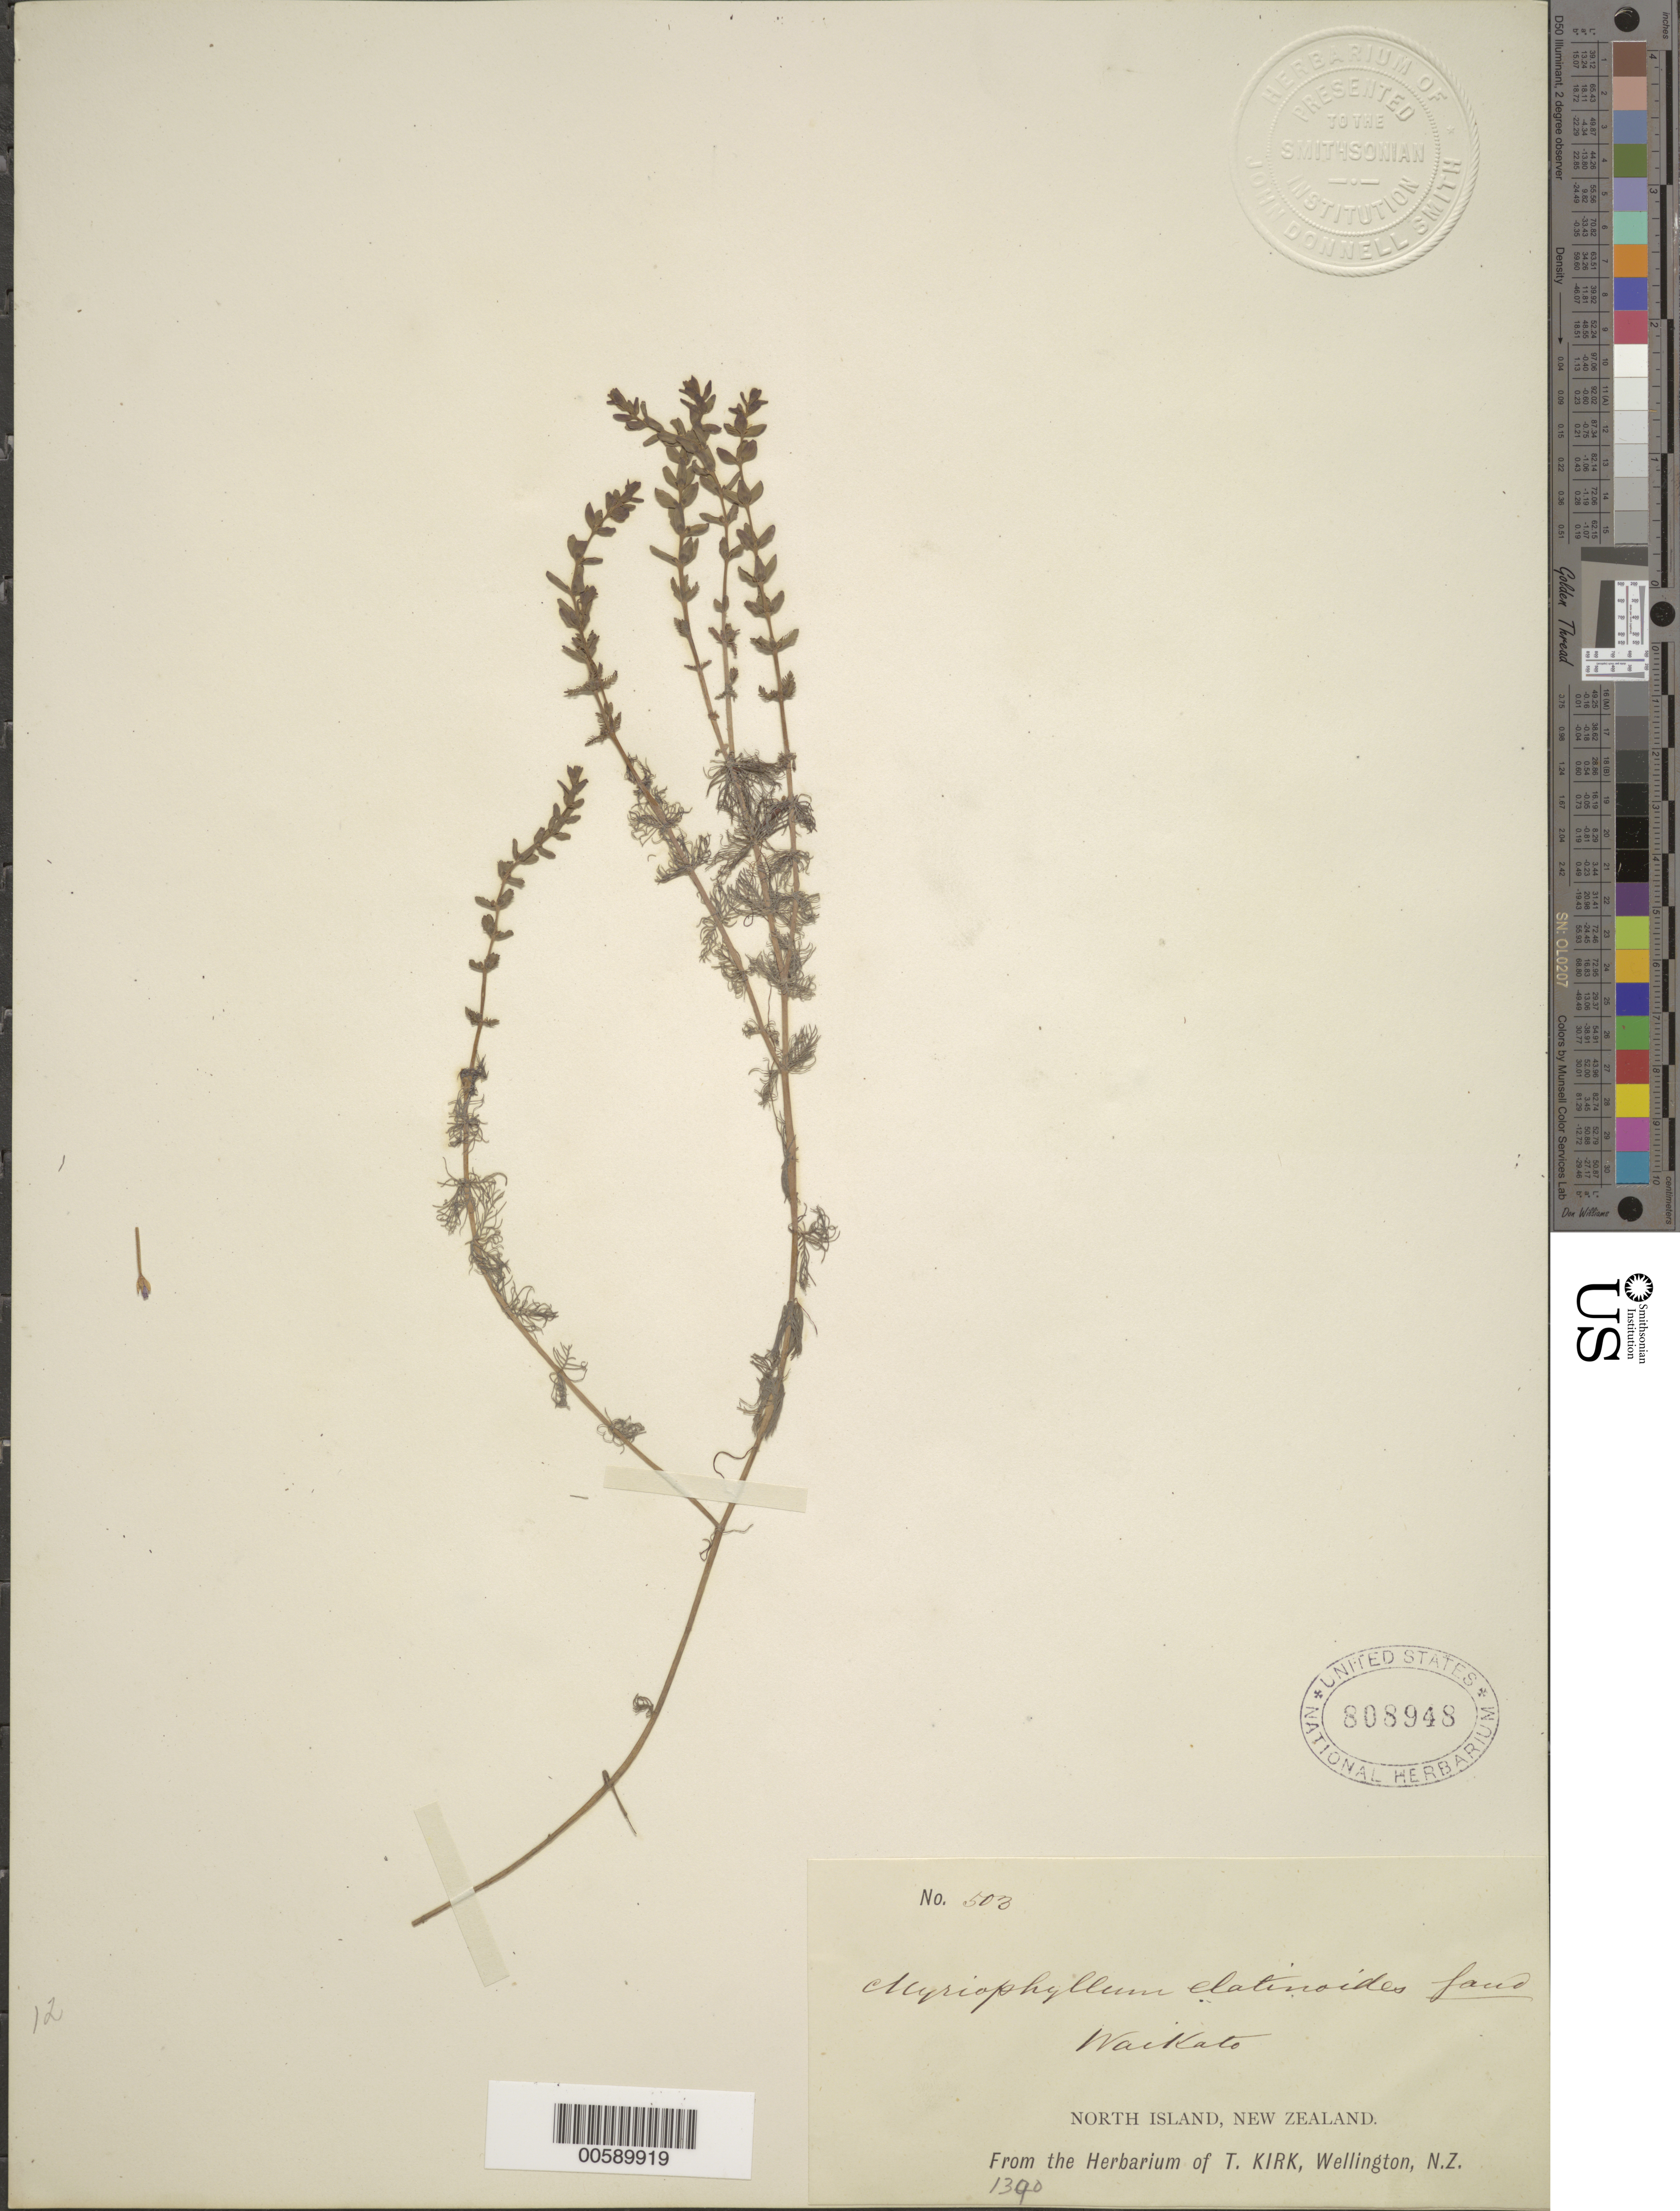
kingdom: Plantae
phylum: Tracheophyta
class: Magnoliopsida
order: Saxifragales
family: Haloragaceae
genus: Myriophyllum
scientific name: Myriophyllum elatinoides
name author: Gaudich.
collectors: T. Kirk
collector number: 503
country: New Zealand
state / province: Wellington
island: North Island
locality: Wackato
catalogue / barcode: US 808948